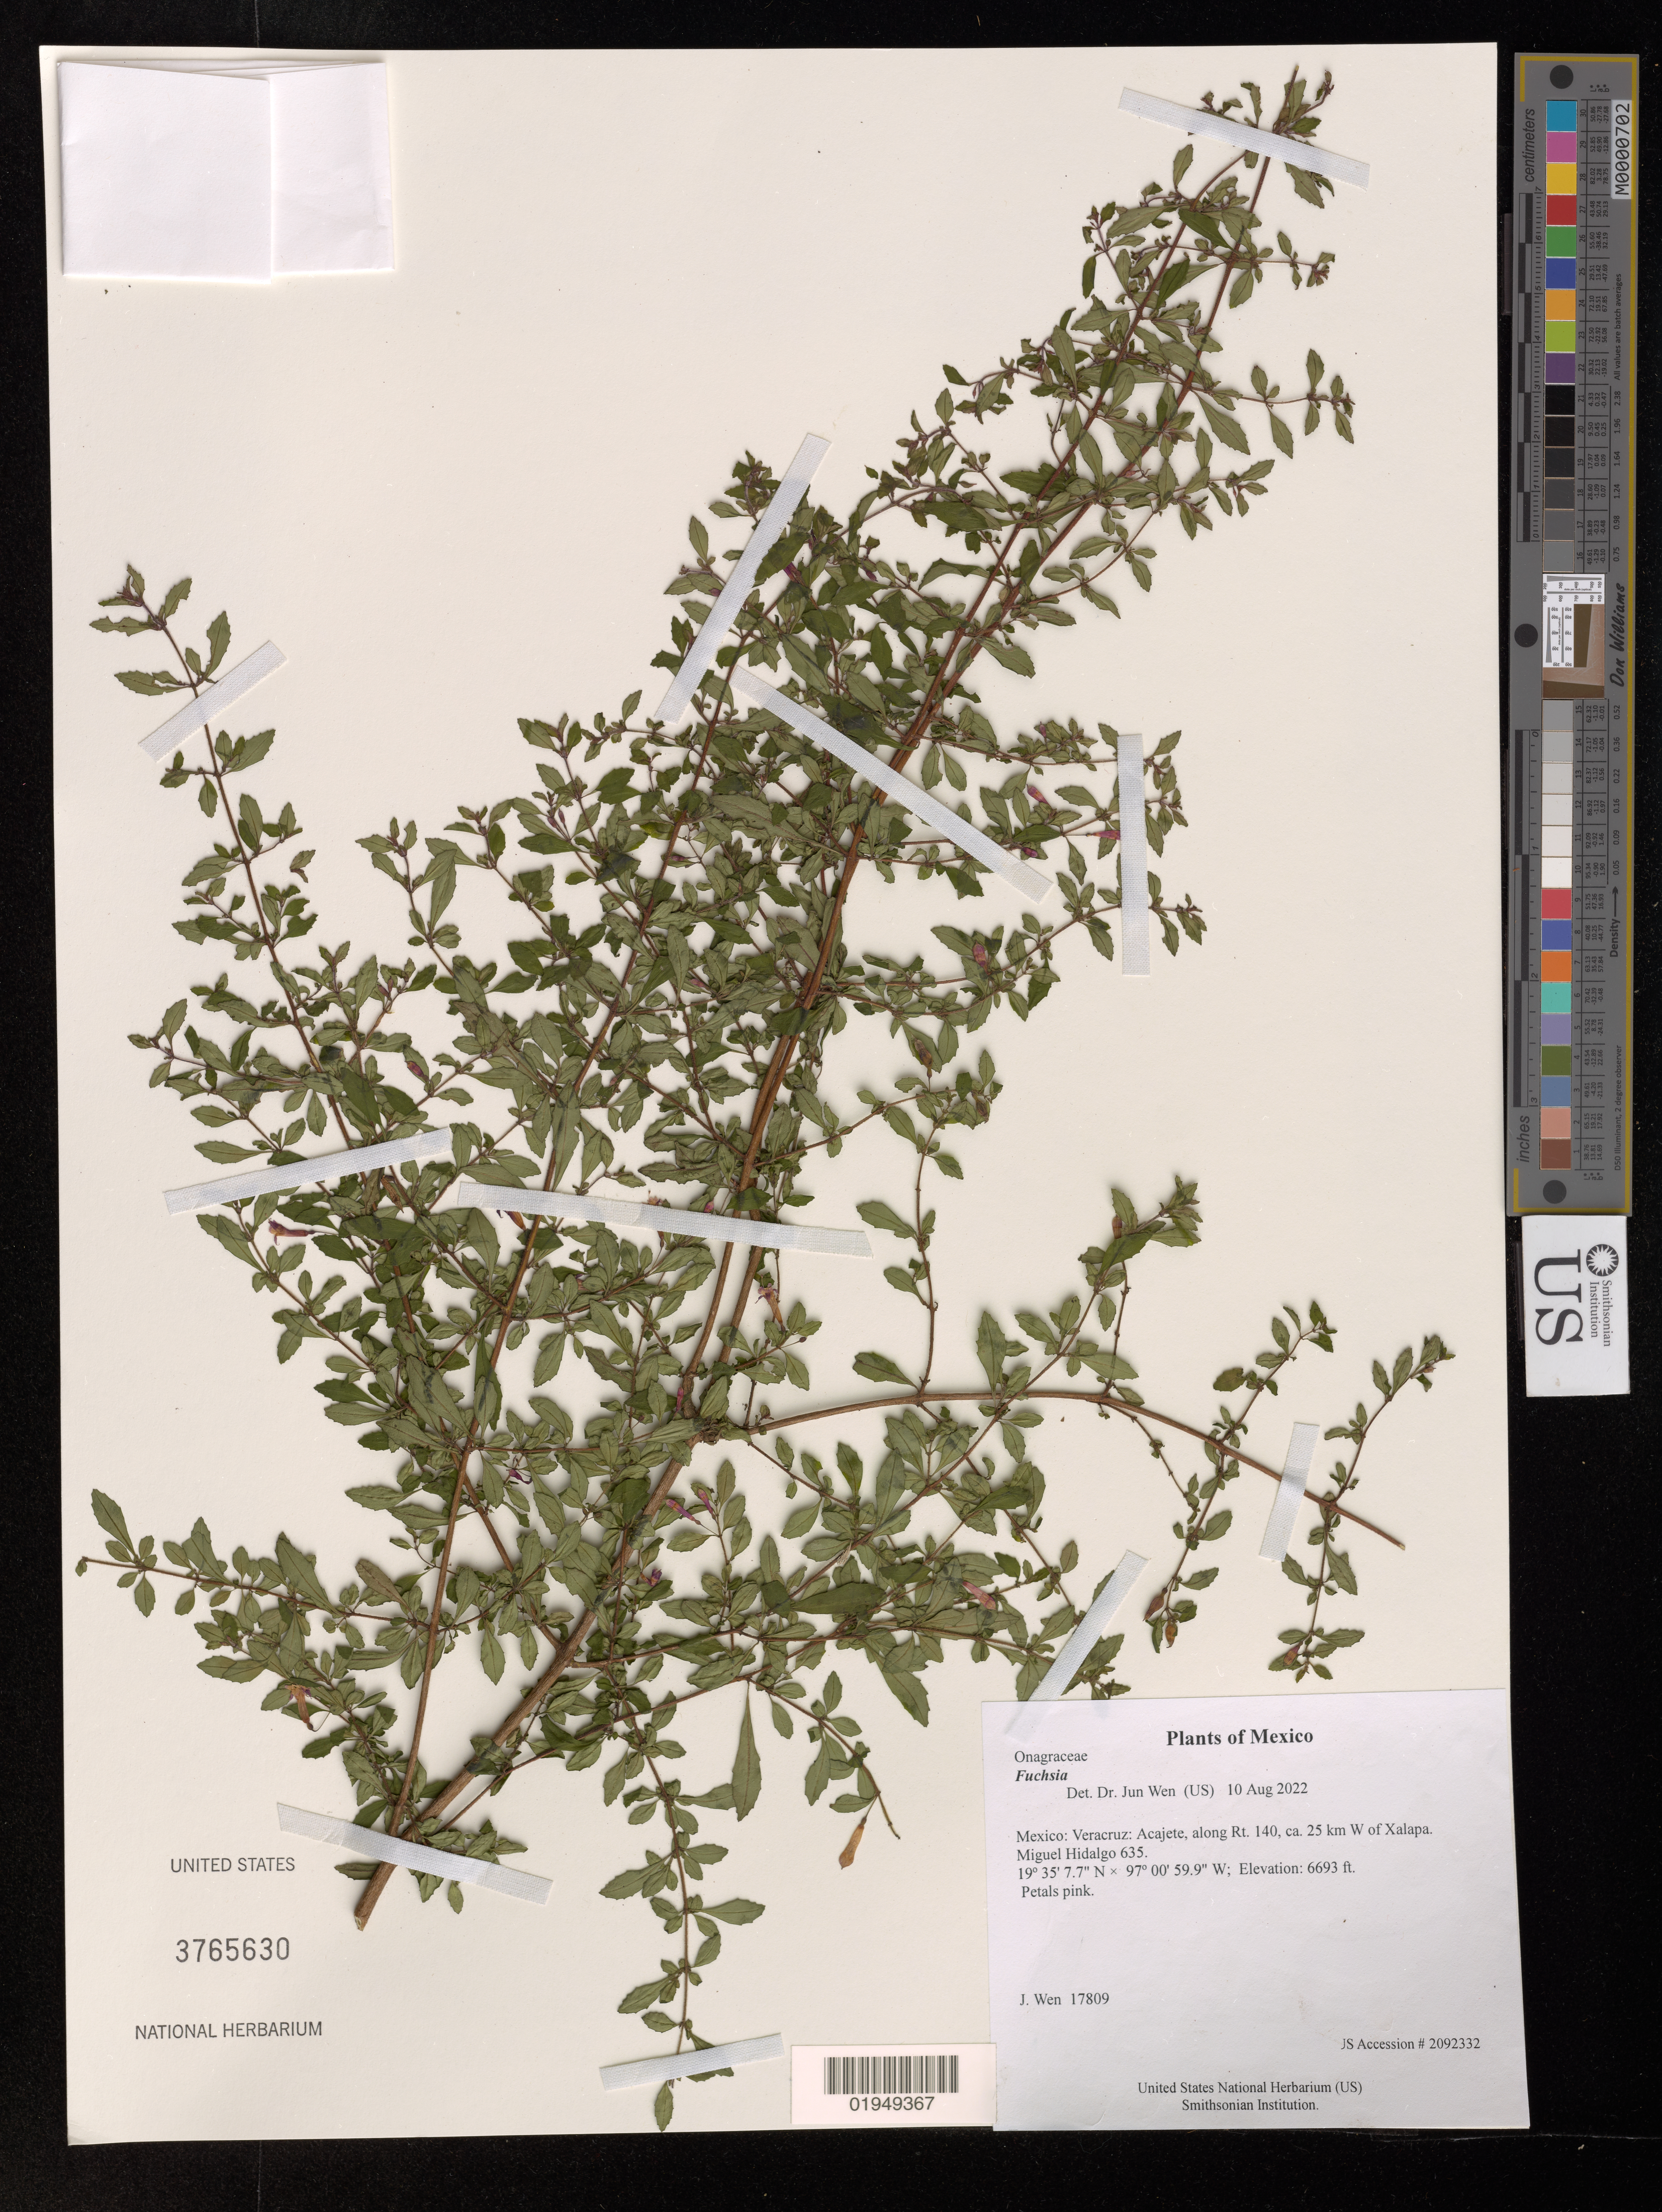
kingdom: Plantae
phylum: Tracheophyta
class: Magnoliopsida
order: Myrtales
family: Onagraceae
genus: Fuchsia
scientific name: Fuchsia sp.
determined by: Wen, Jun, (BOT), Smithsonian Institution - National Museum of Natural History (UNITED STATES)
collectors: J. Wen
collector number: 17809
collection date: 2022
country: Mexico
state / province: Veracruz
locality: Acajete, along Rt. 140, ca. 25 km W of Xalapa. Miguel Hidalgo 635.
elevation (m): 2040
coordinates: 19 35.128 N, 97 00.998 W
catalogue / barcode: US 3765630